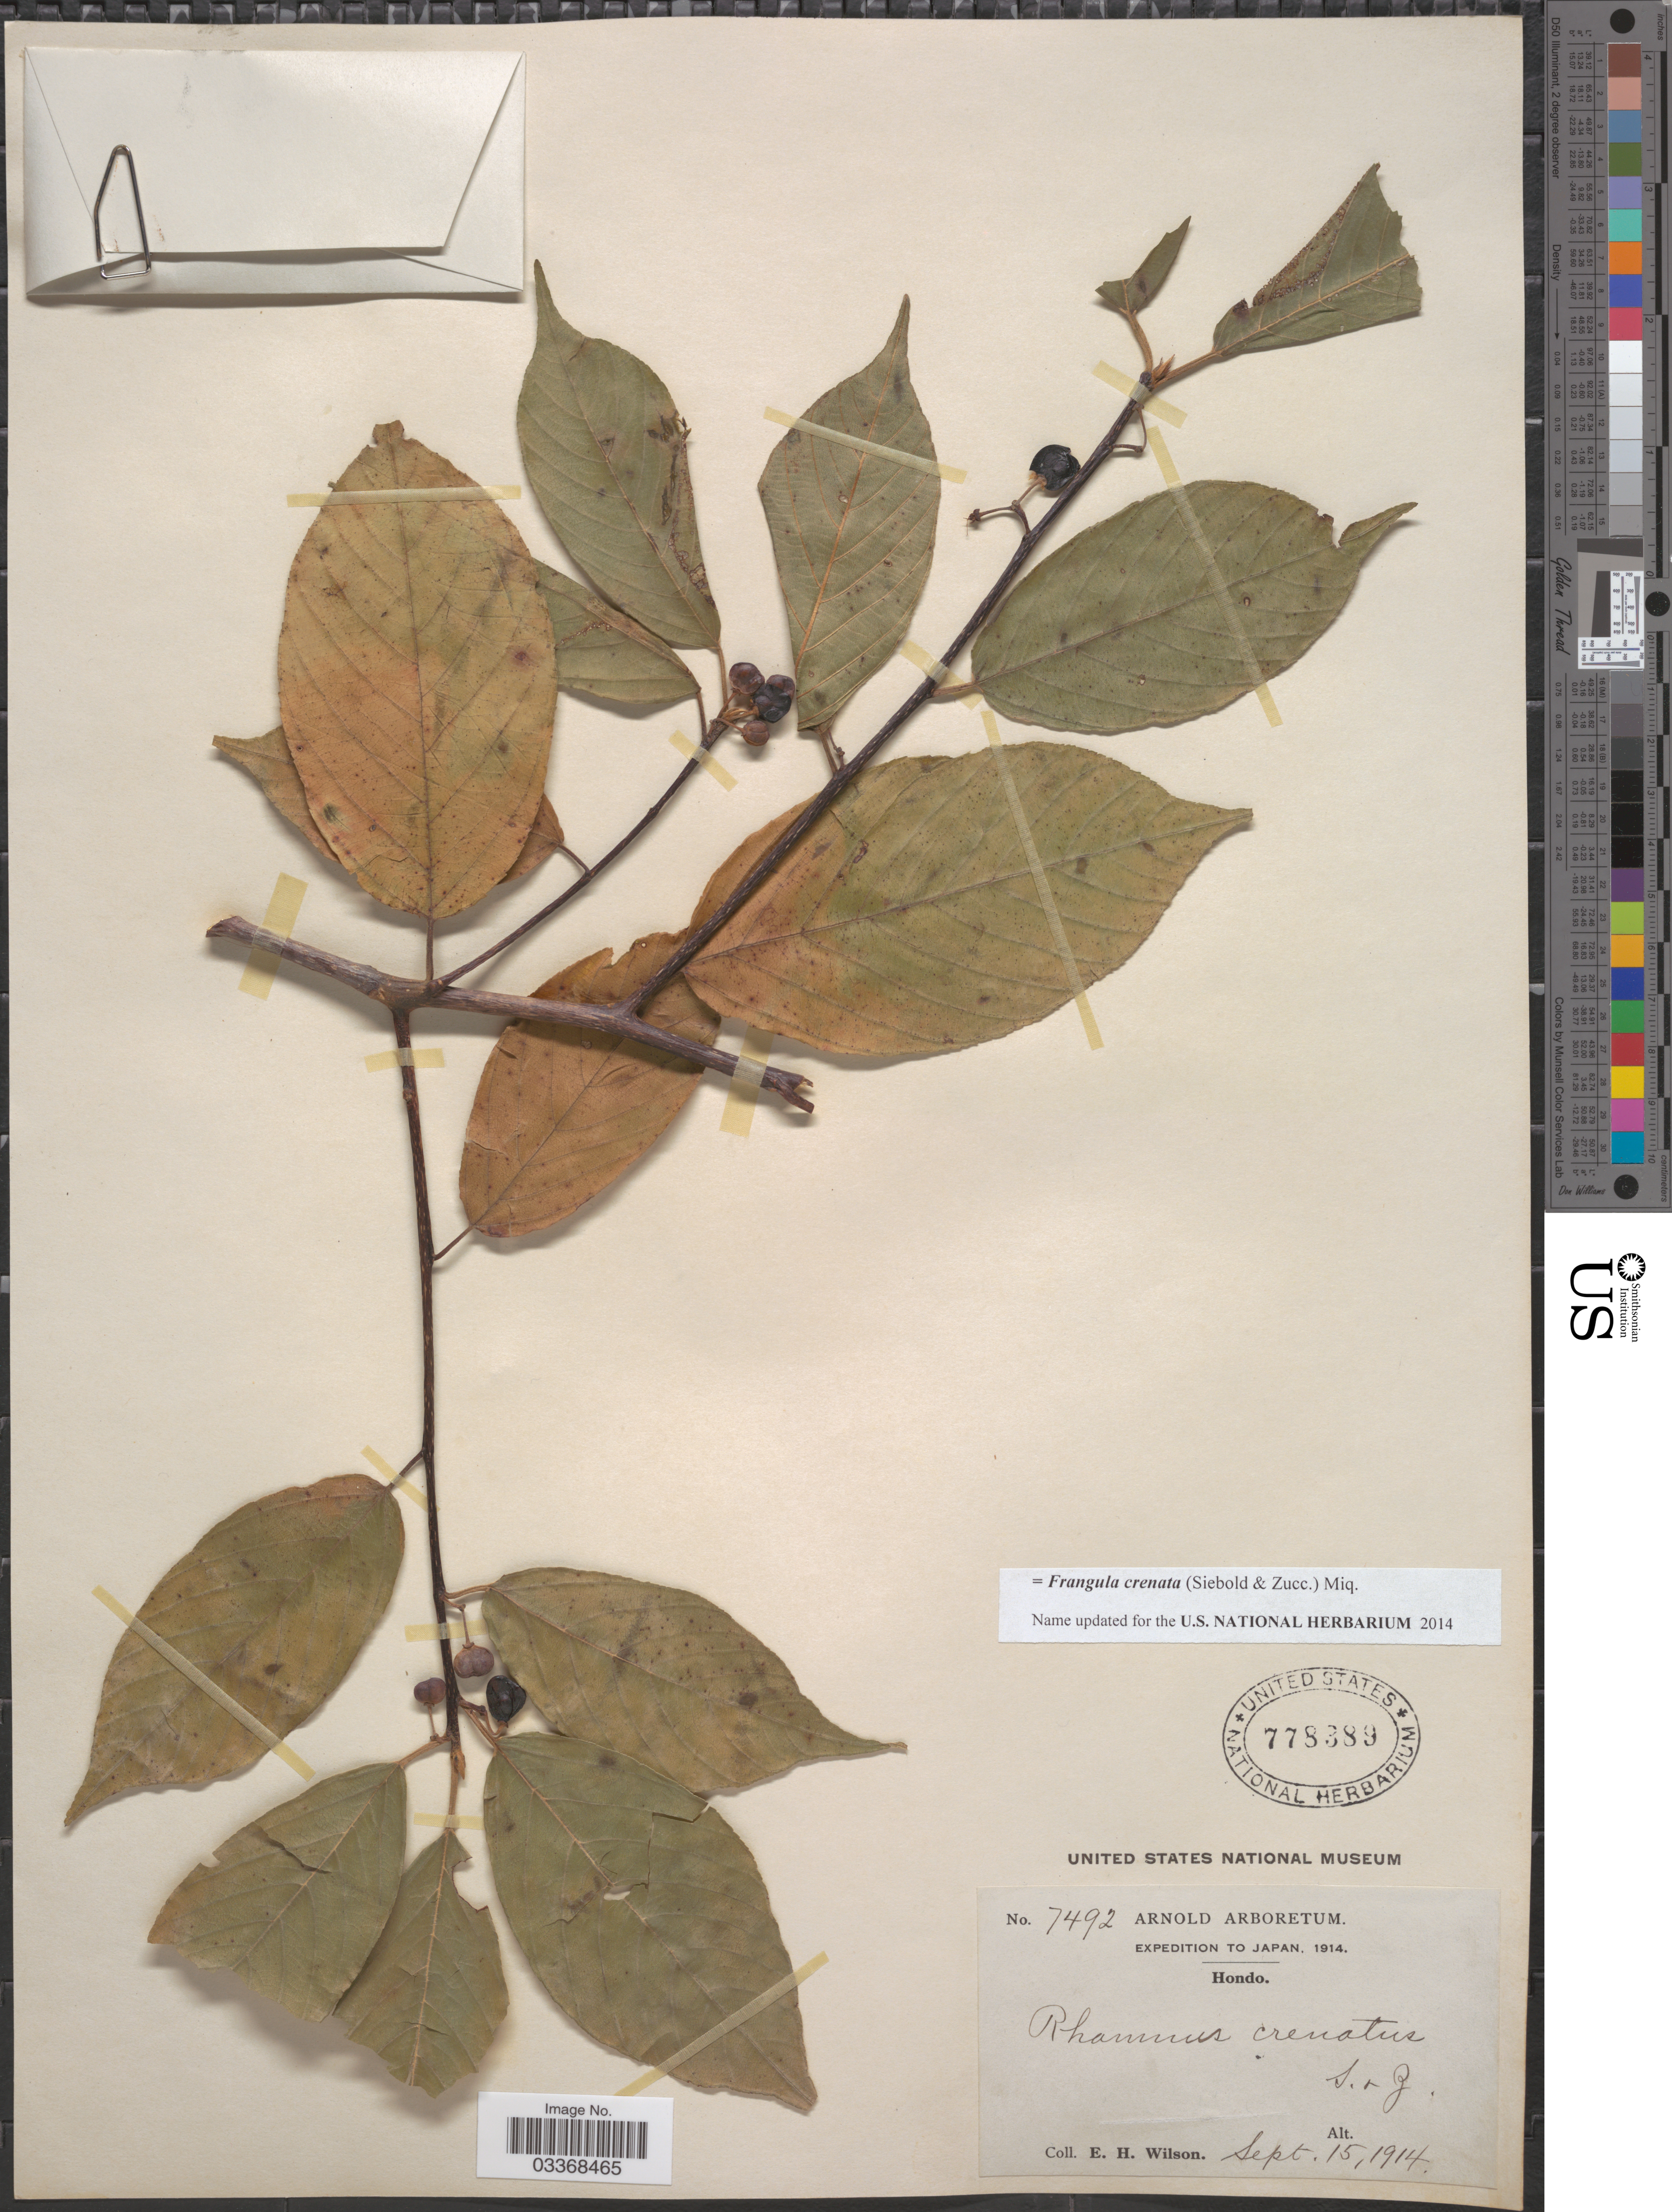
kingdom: Plantae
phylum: Tracheophyta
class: Magnoliopsida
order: Rosales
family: Rhamnaceae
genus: Frangula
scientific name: Frangula crenata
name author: (Siebold & Zucc.) Miq.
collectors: E. Wilson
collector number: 7492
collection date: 1914-09-15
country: Japan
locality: Hondo.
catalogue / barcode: US 778389